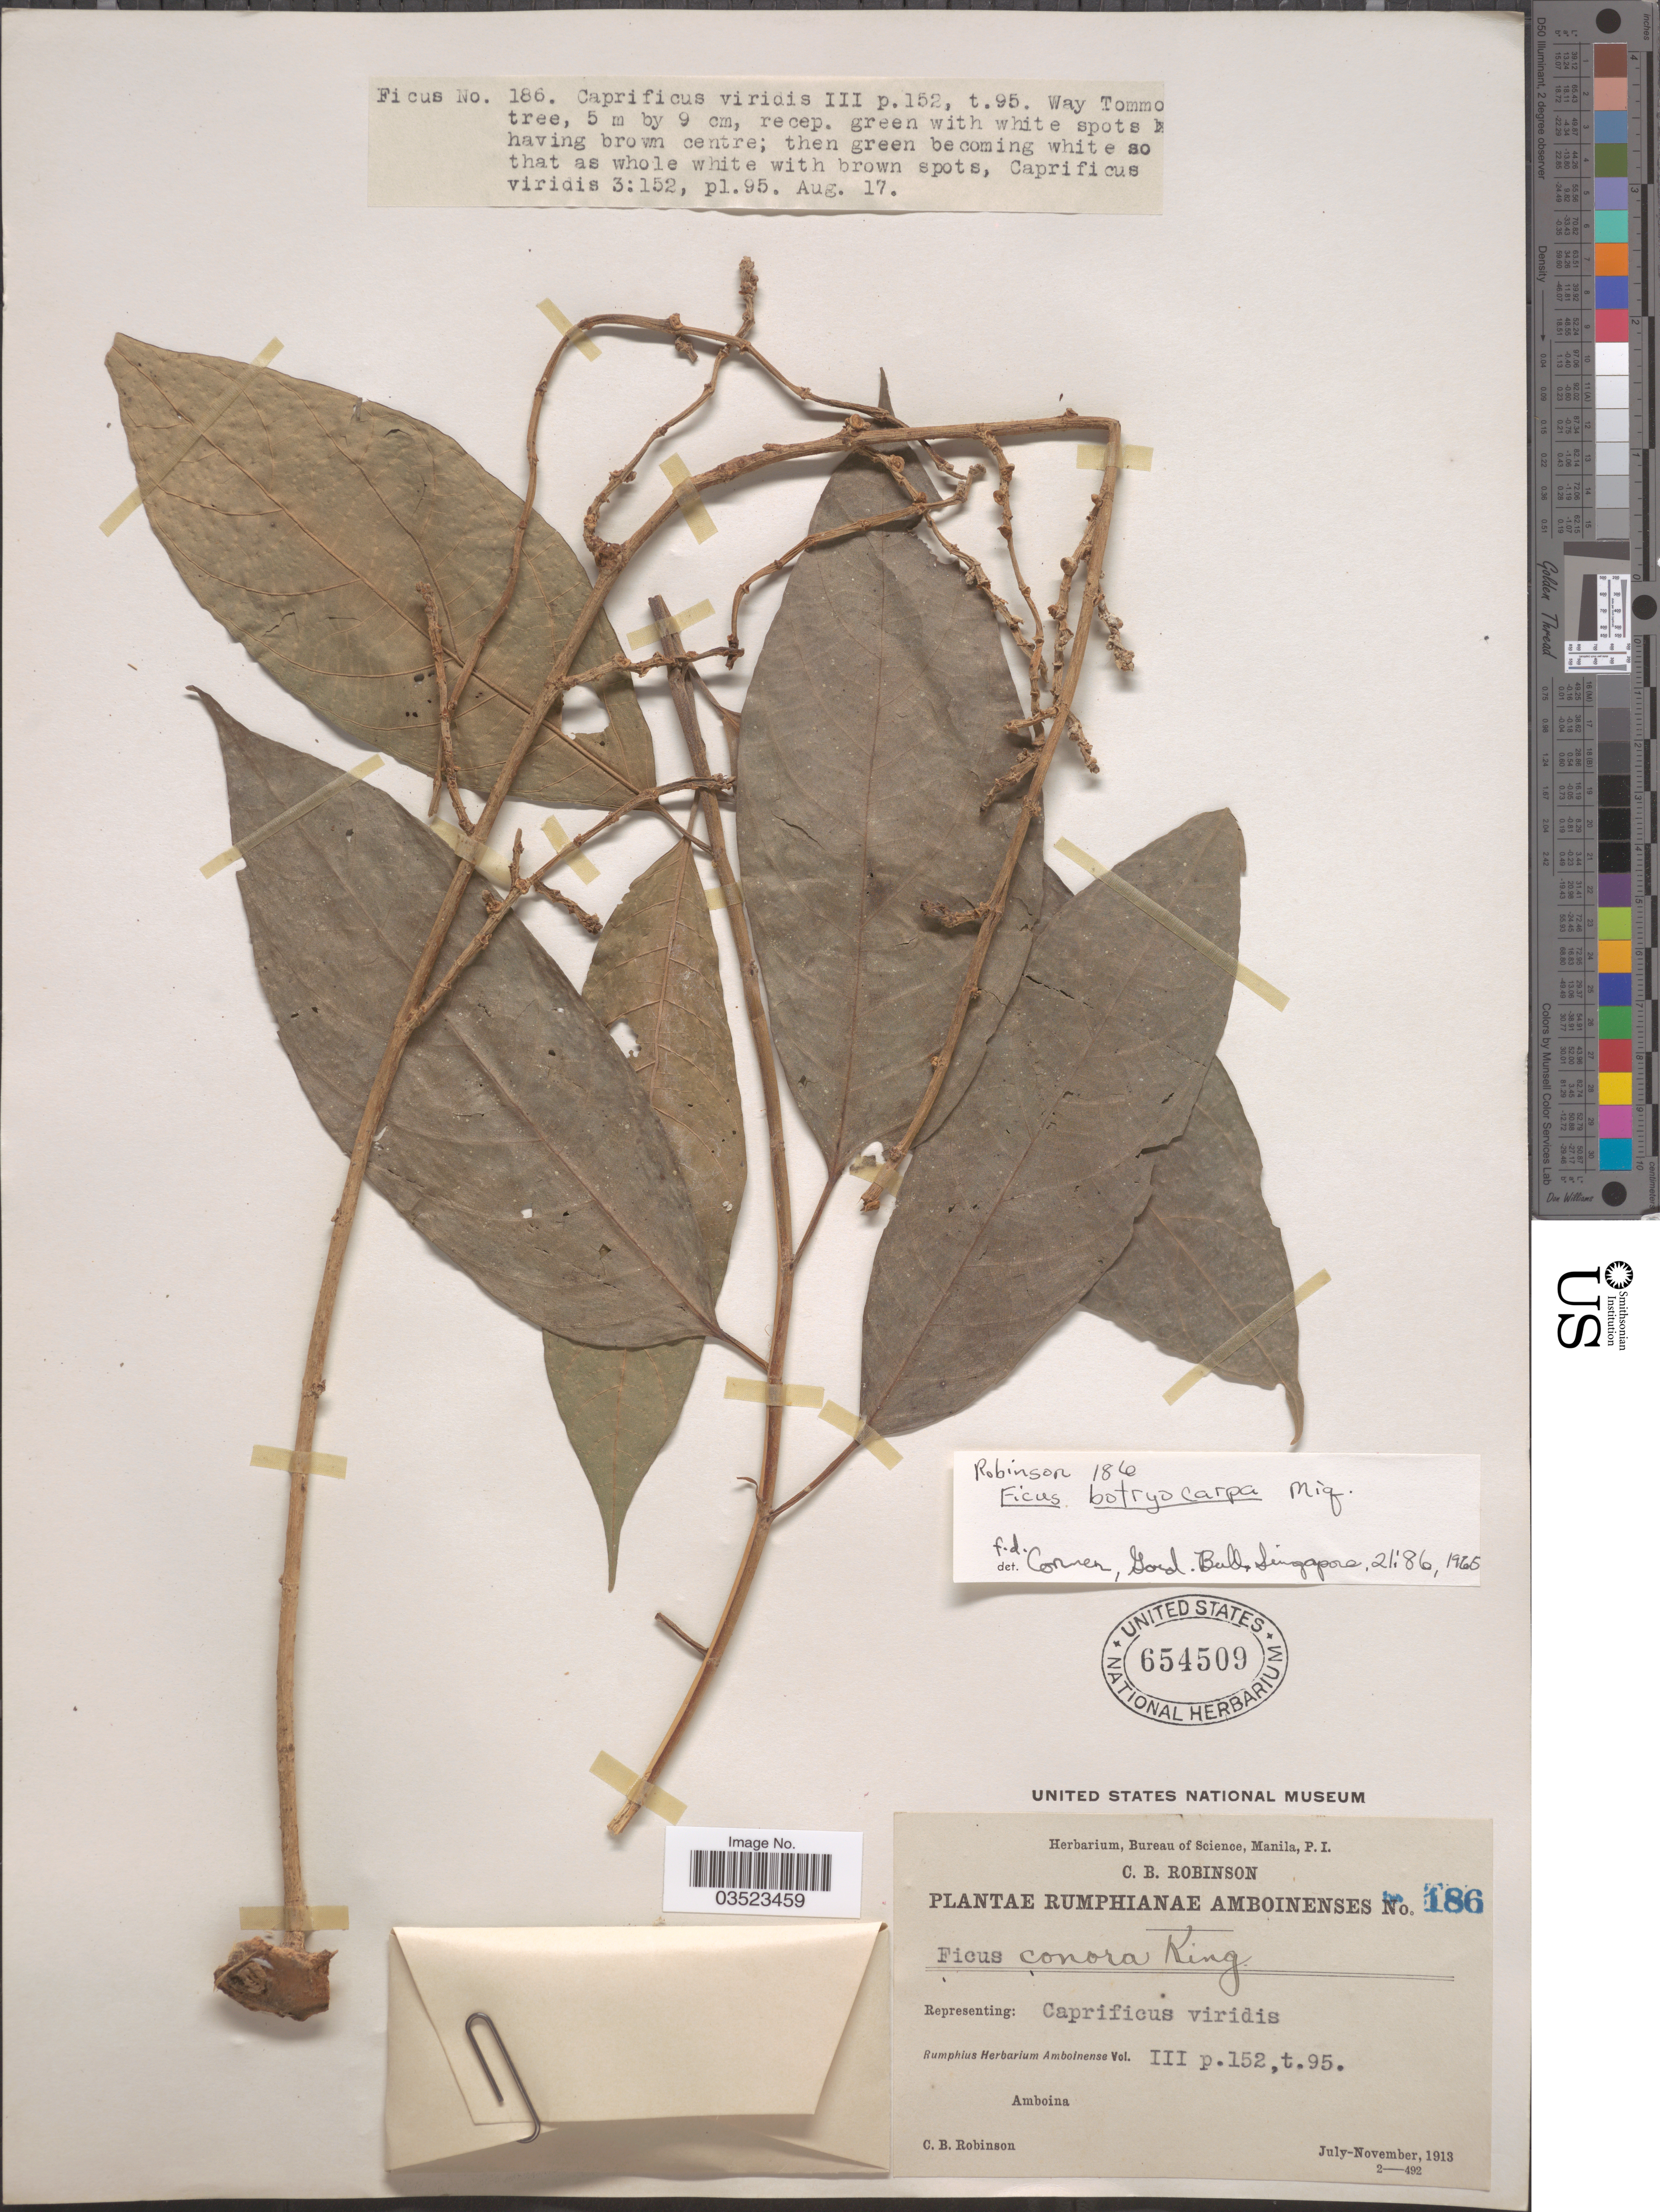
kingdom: Plantae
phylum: Tracheophyta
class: Magnoliopsida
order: Rosales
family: Moraceae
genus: Ficus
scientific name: Ficus botryocarpa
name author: Miq.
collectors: C. Robinson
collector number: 186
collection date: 1913-08-17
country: Indonesia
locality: Amboina.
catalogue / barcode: US 654509